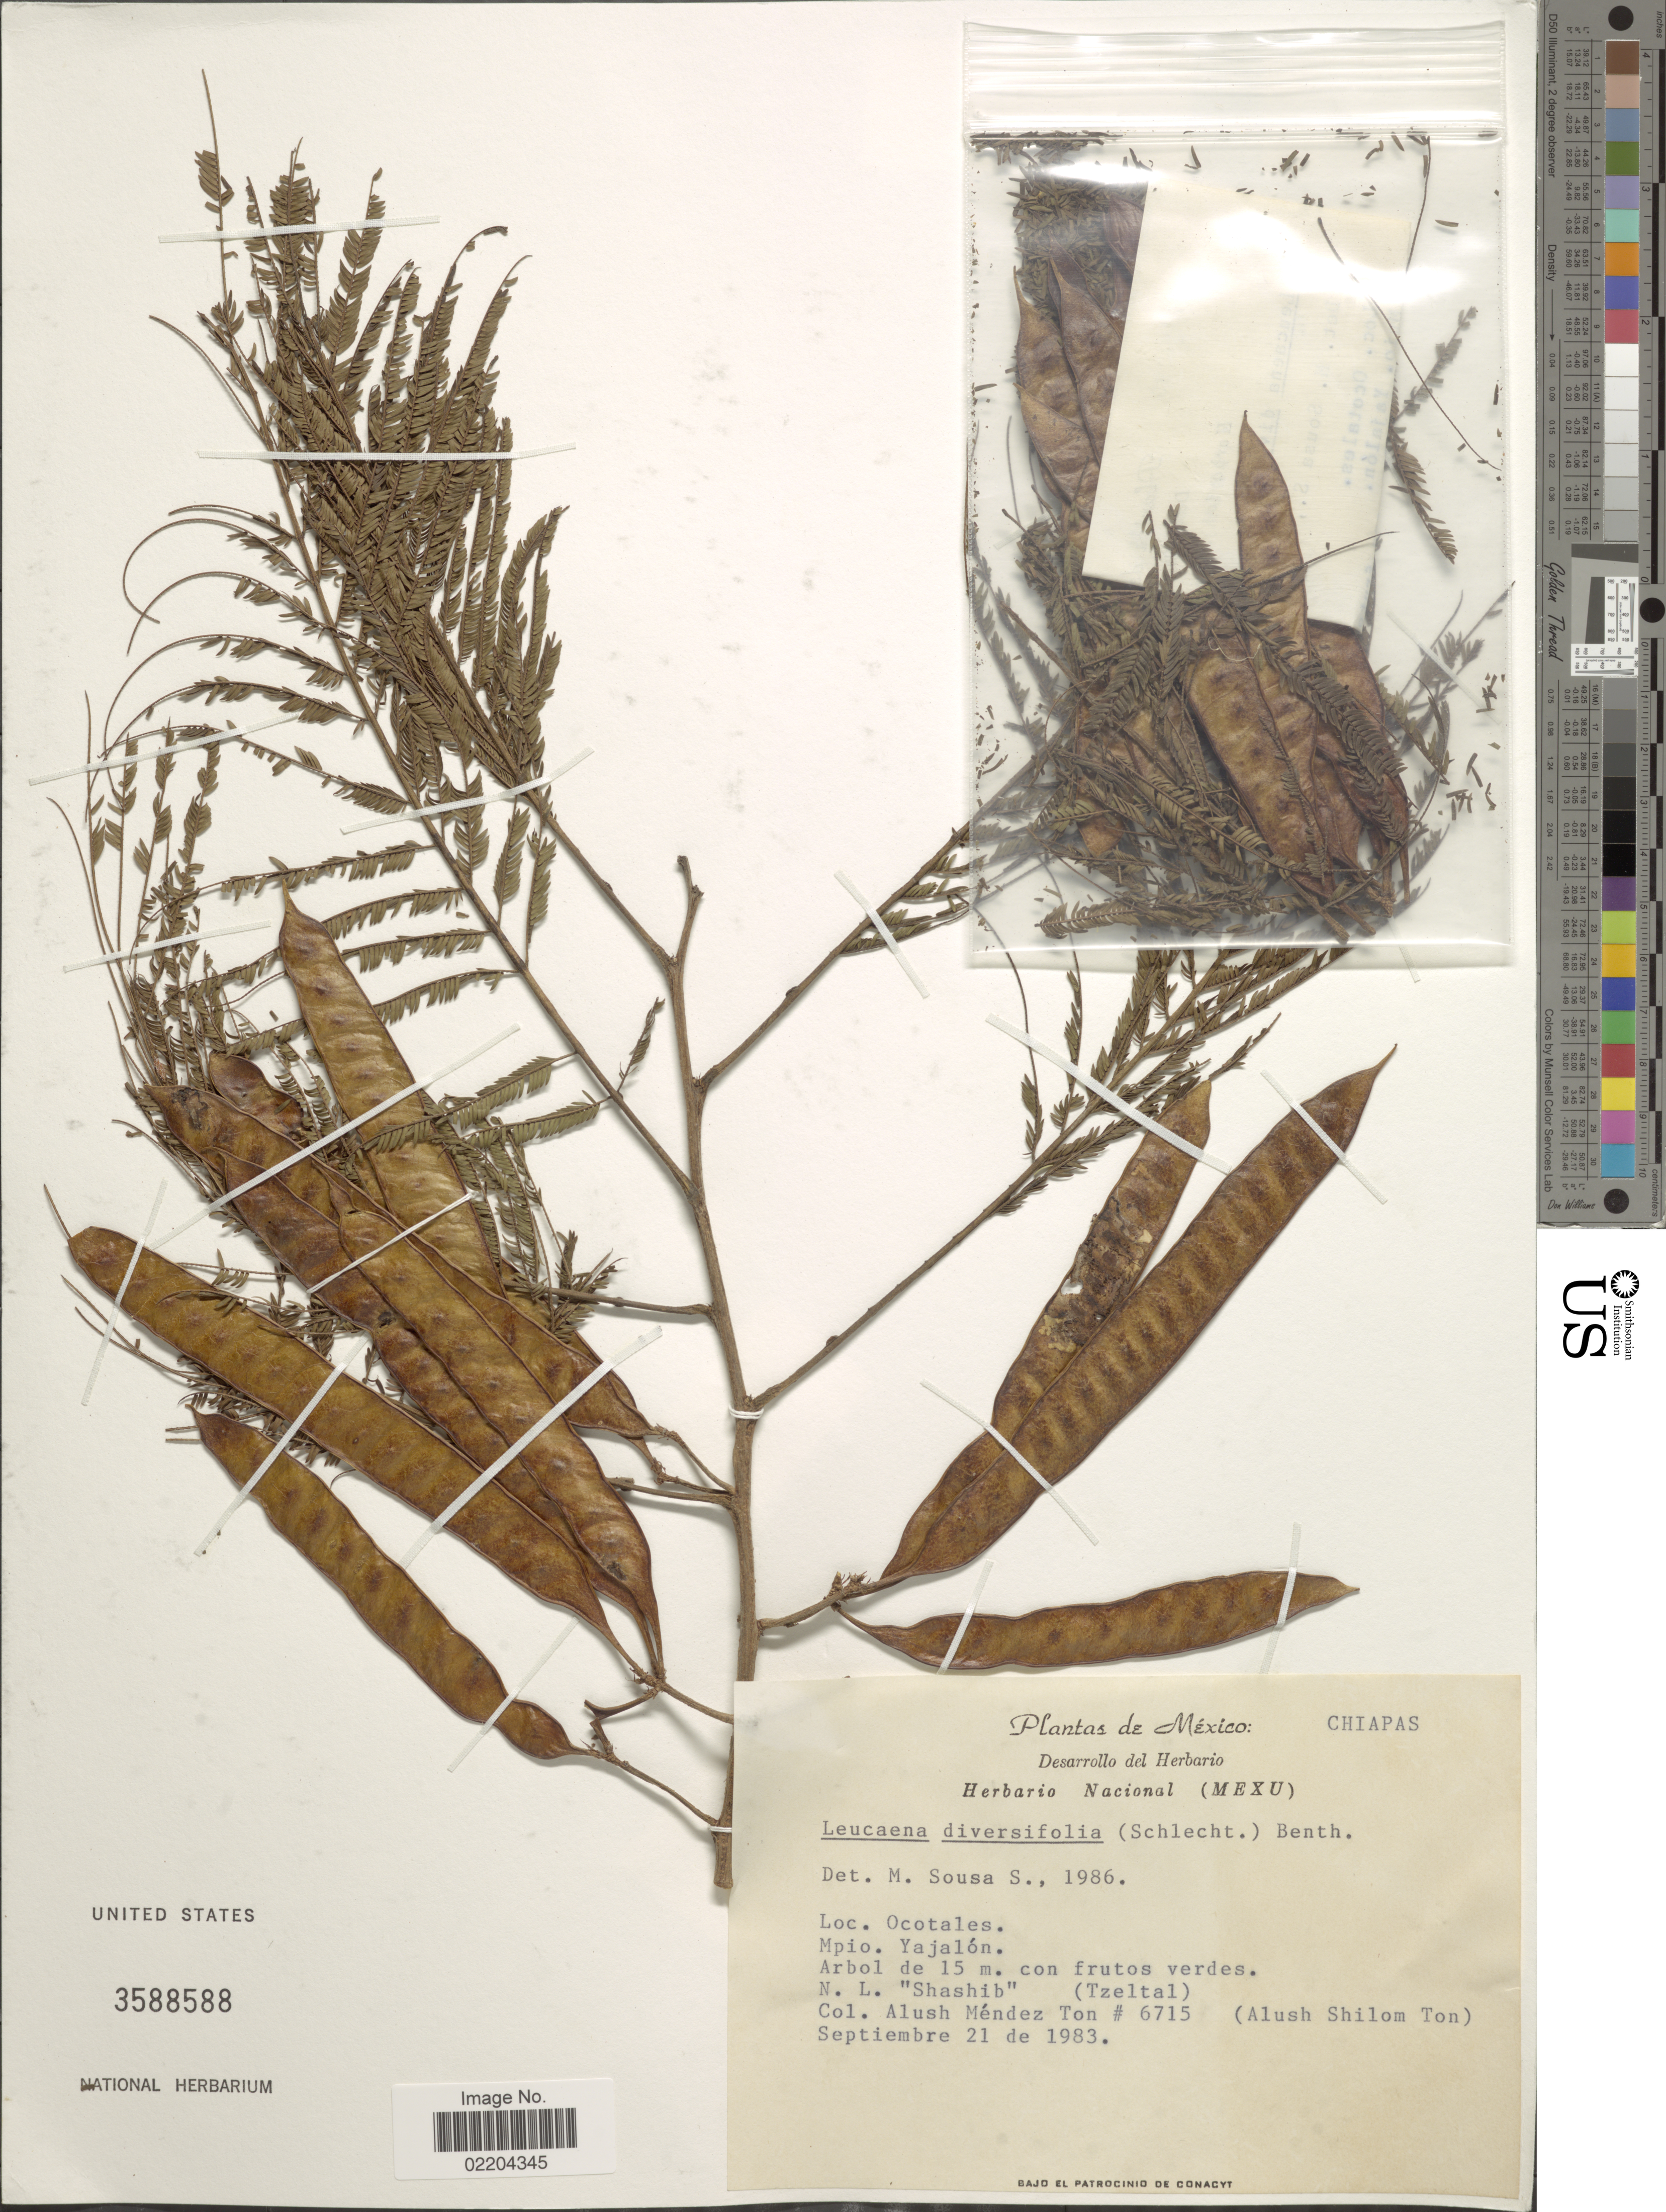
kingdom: Plantae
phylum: Tracheophyta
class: Magnoliopsida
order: Fabales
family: Fabaceae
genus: Leucaena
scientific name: Leucaena diversifolia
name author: (Schltdl.) Benth.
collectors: A. M. Ton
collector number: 6715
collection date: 1983-09-21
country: Mexico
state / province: Chiapas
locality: Chiapas, Ocotales, Mpio. Yajalon.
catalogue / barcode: US 3588588